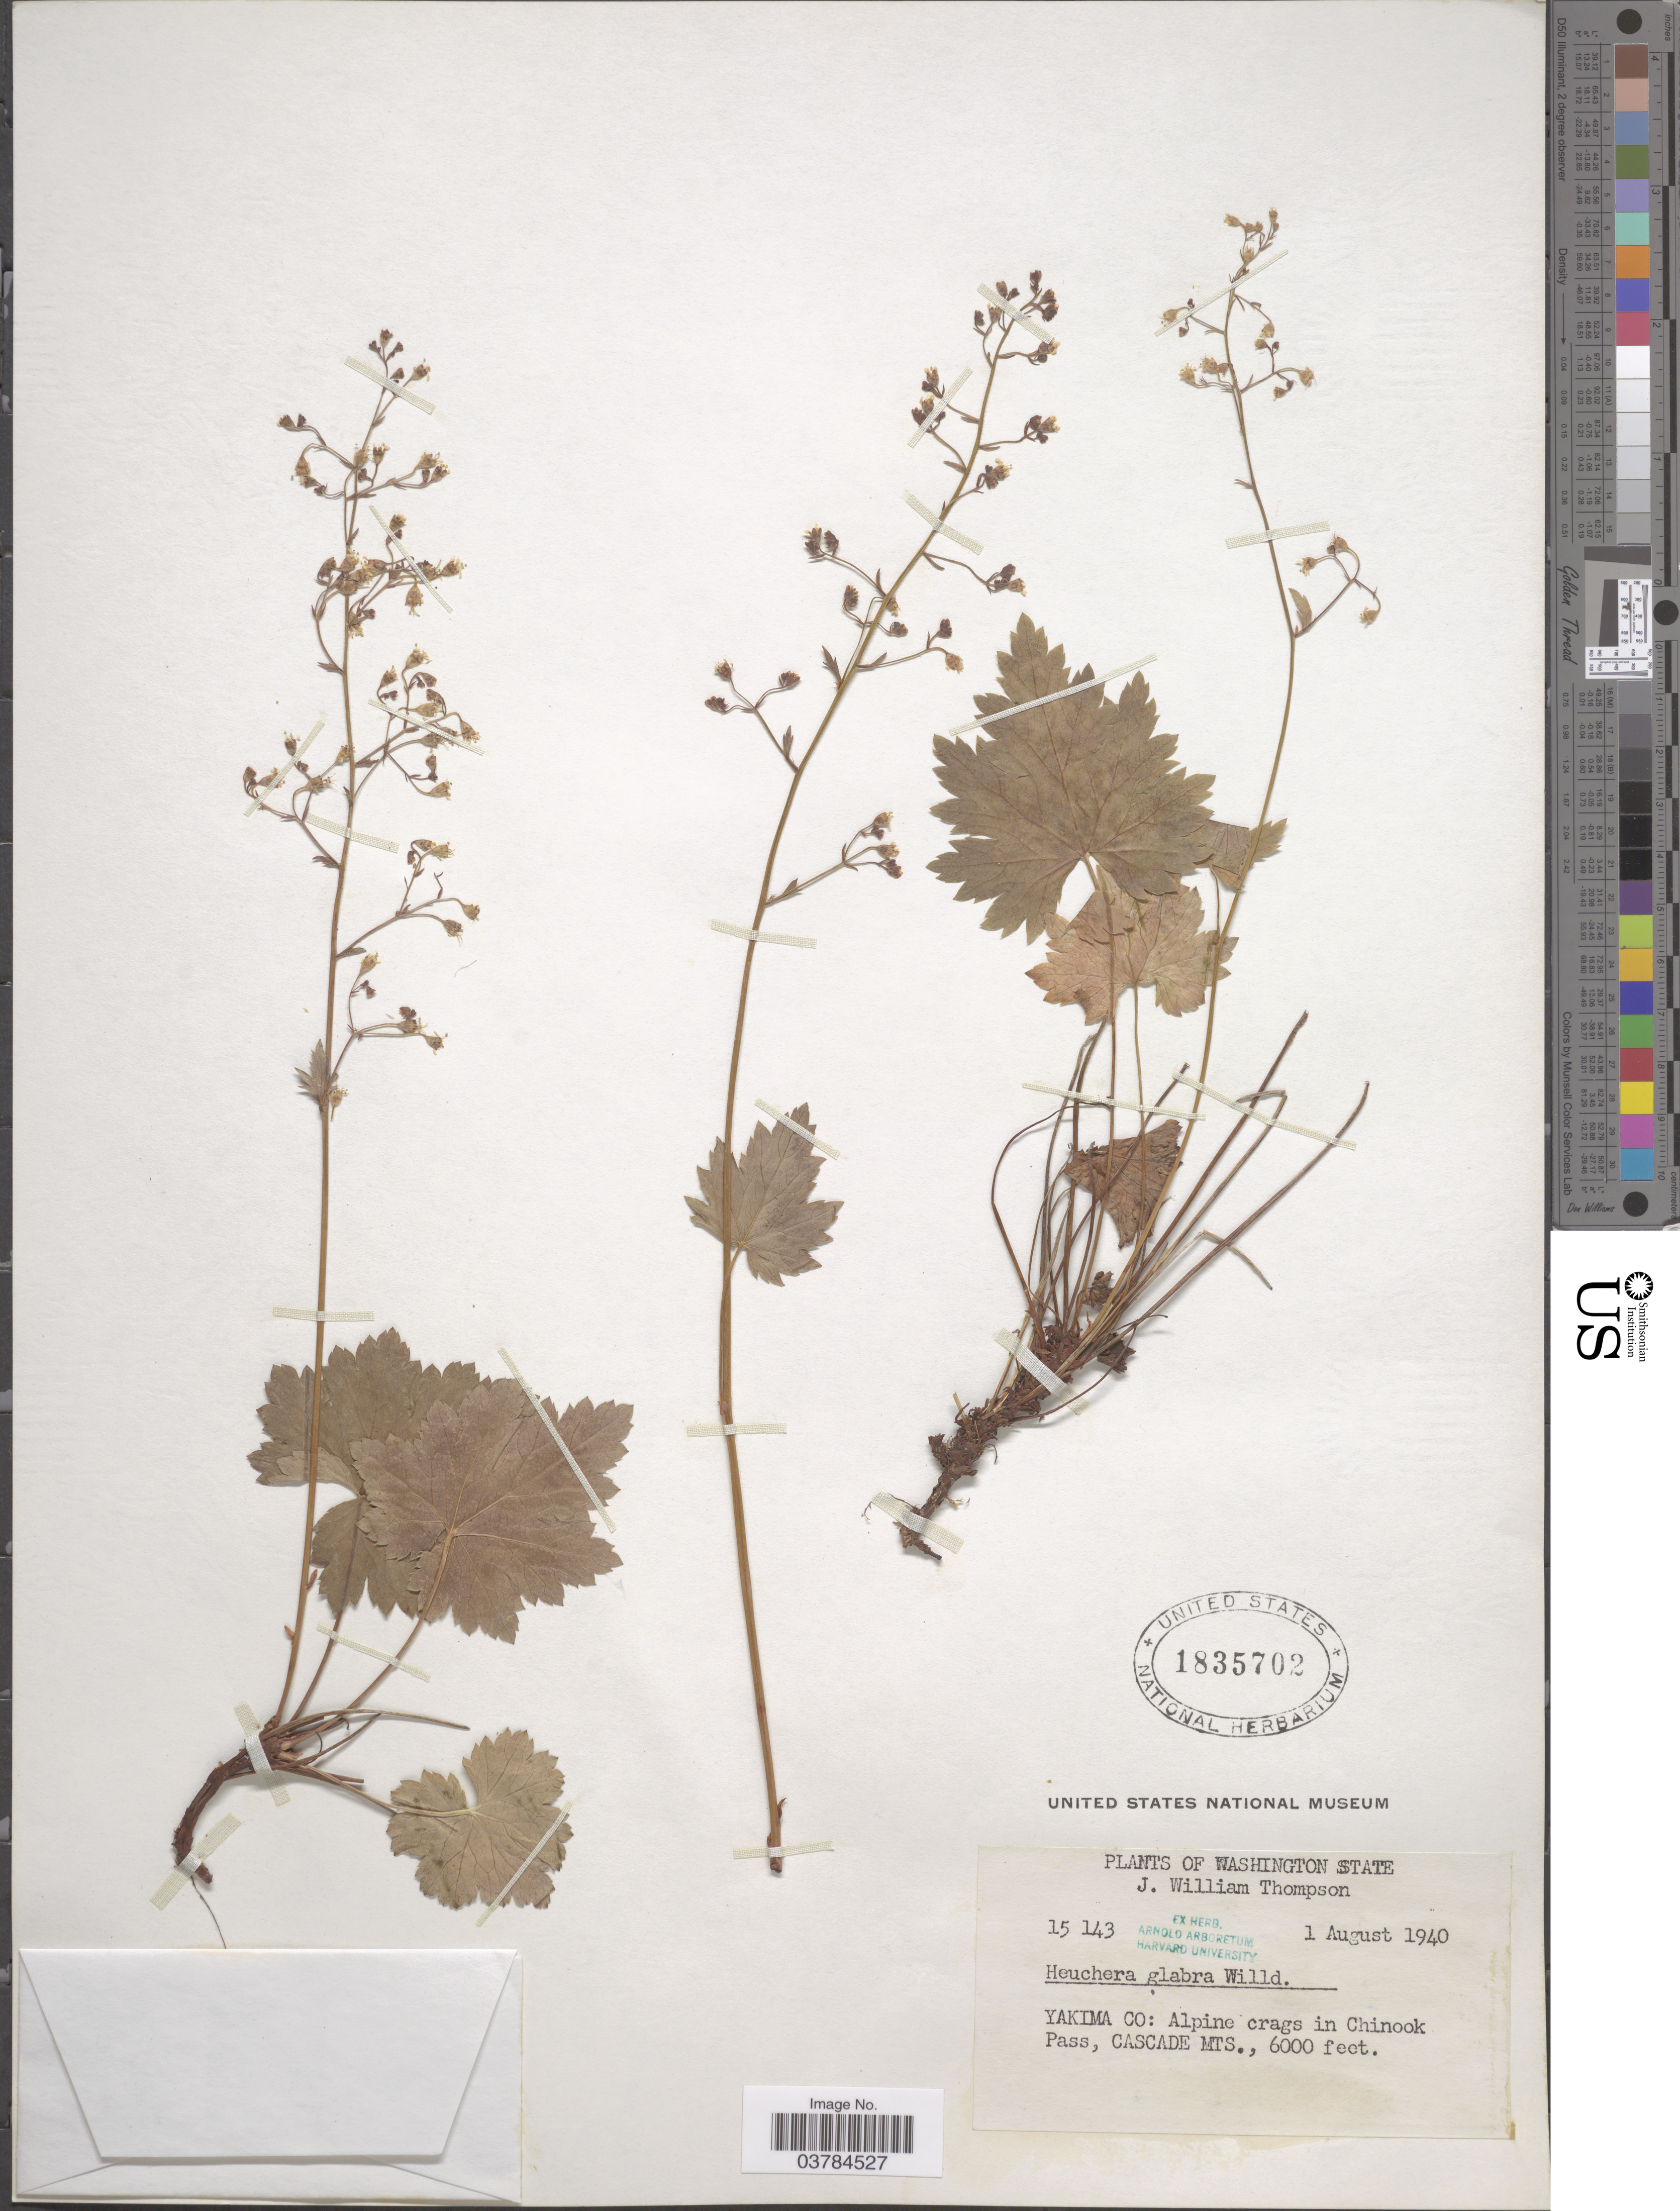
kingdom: Plantae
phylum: Tracheophyta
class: Magnoliopsida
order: Saxifragales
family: Saxifragaceae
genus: Heuchera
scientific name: Heuchera glabra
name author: Willd. ex Roem. & Schult.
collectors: J. W. Thompson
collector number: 15143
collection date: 1940-08-01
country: United States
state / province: Washington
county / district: Yakima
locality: Yakima Co: Alpine crags in Chinook Pass, Cascade Mts.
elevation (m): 1829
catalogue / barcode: US 1835702